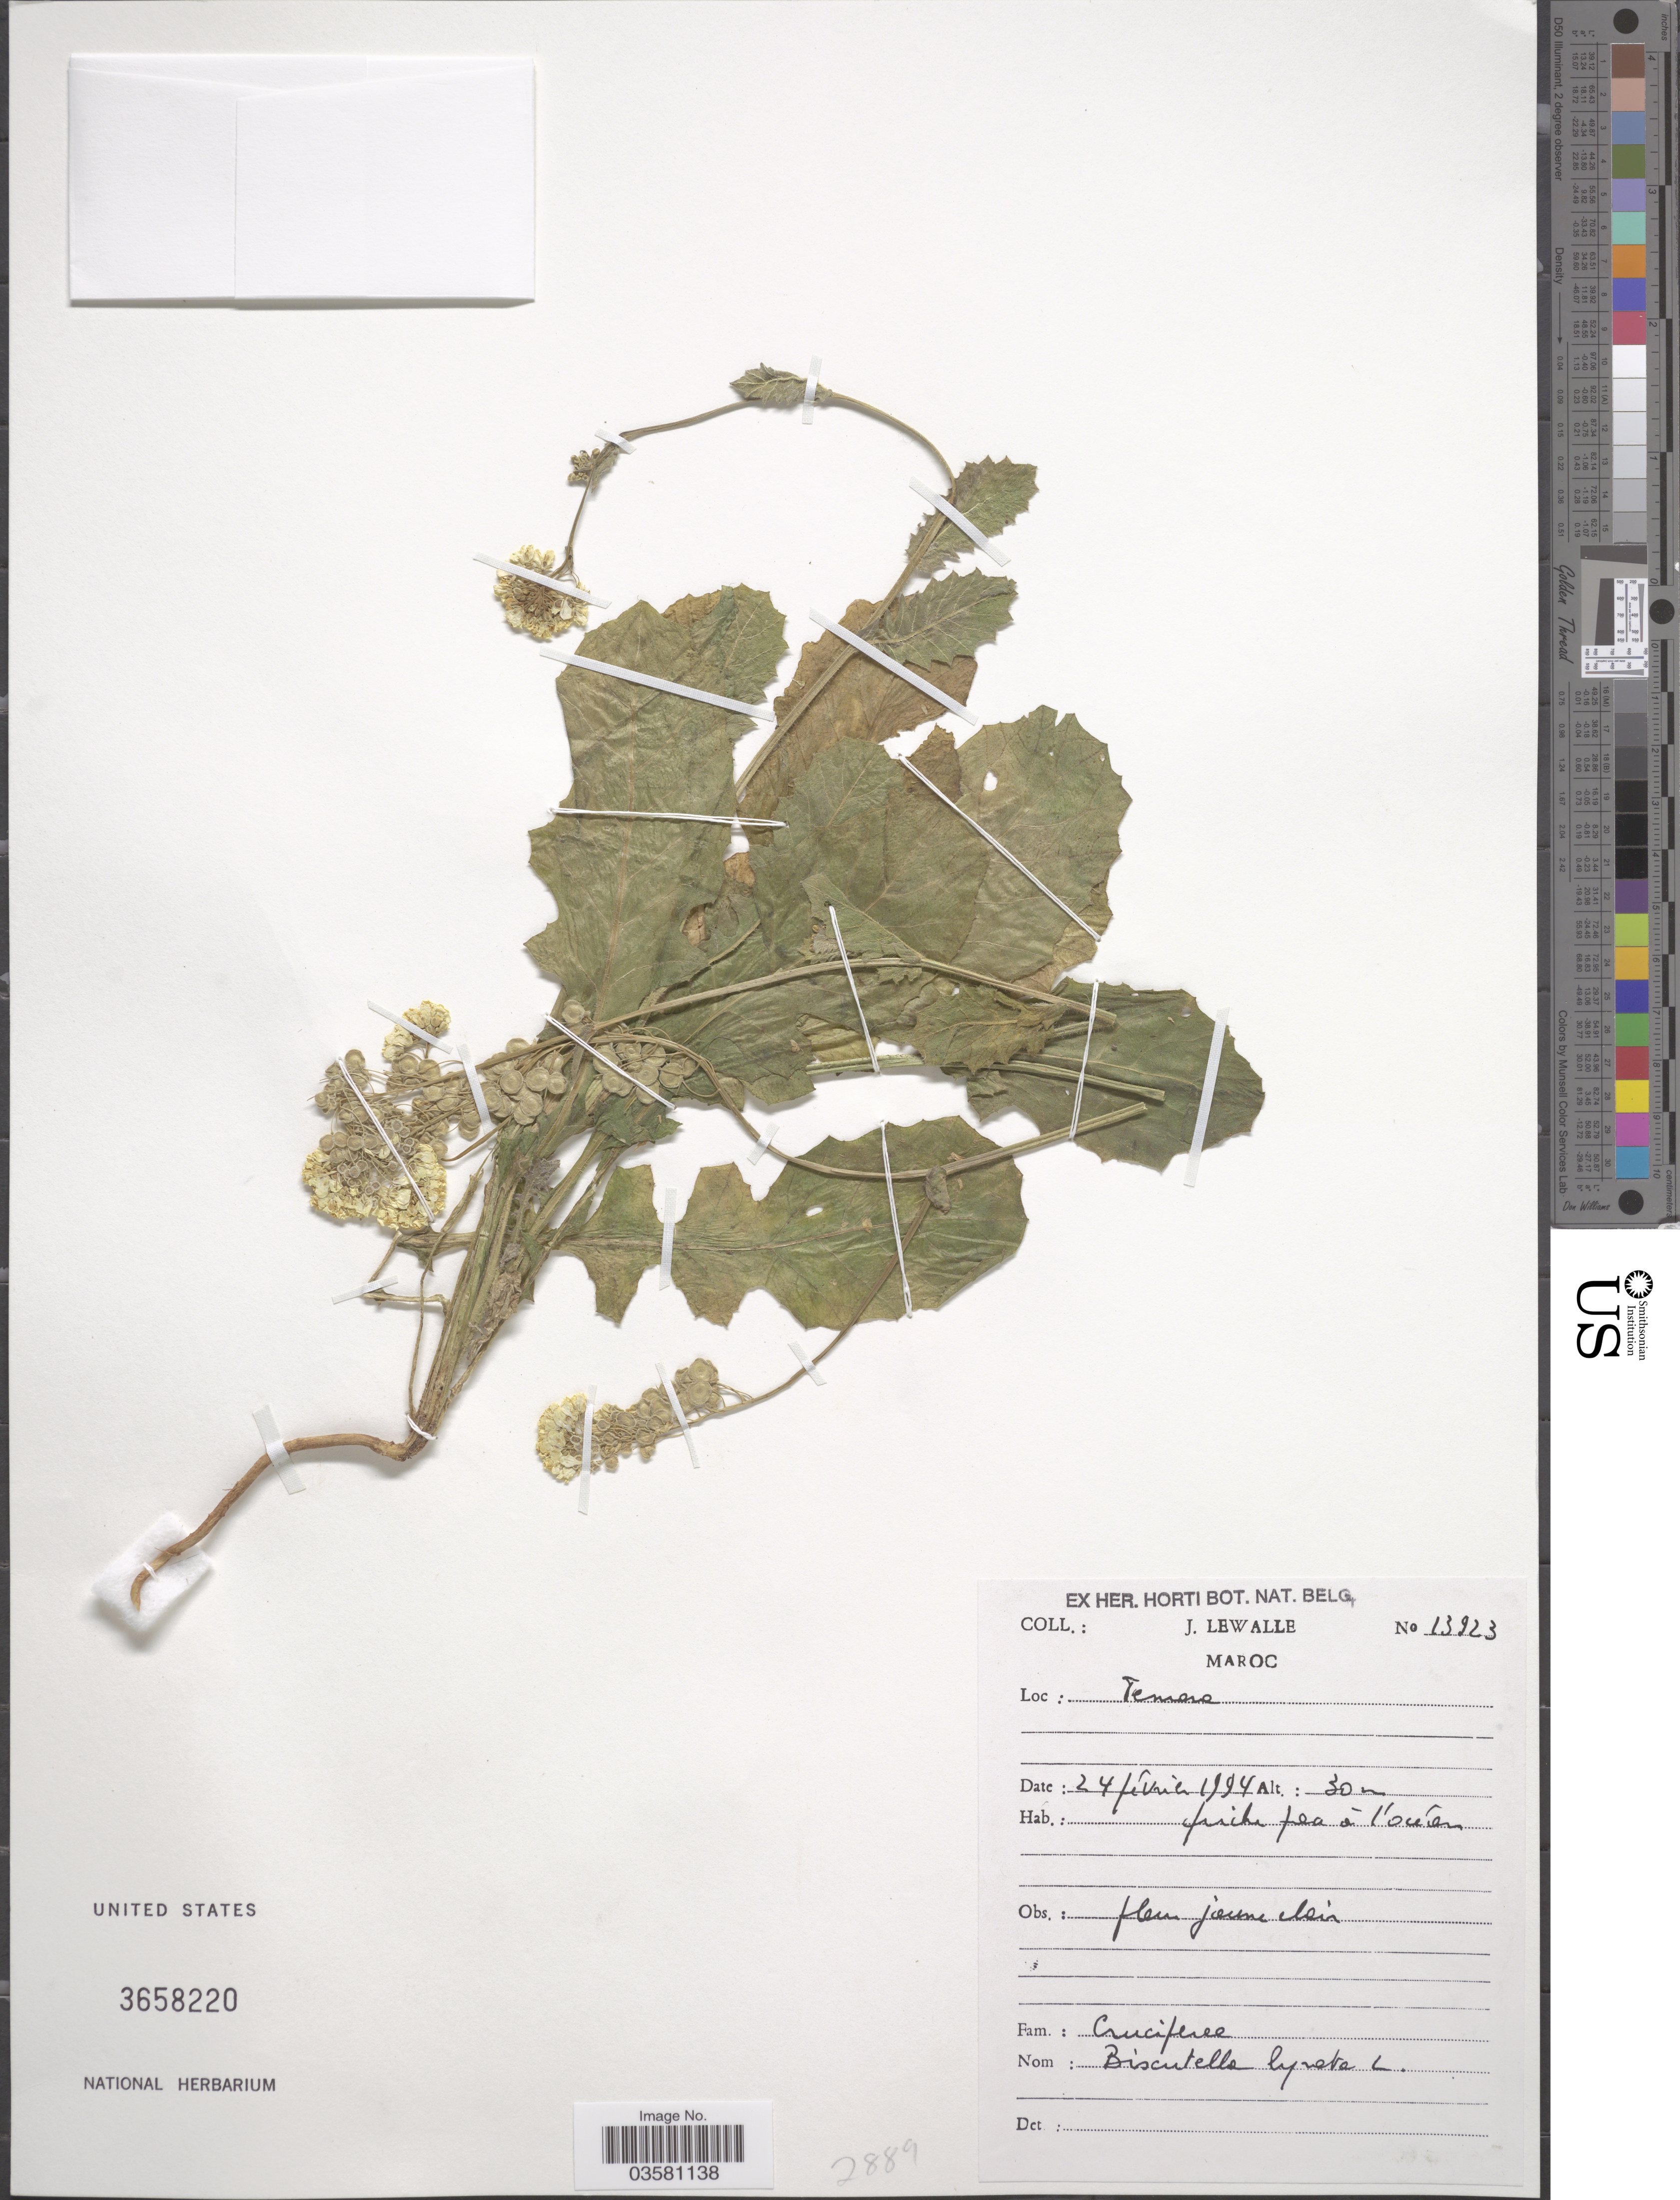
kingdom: Plantae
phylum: Tracheophyta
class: Magnoliopsida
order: Brassicales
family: Brassicaceae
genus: Biscutella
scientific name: Biscutella lyrata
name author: L.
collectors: J. Lewalle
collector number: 13923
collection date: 1994-02-24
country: Morocco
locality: Maroc. Temara.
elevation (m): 30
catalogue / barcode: US 3658220